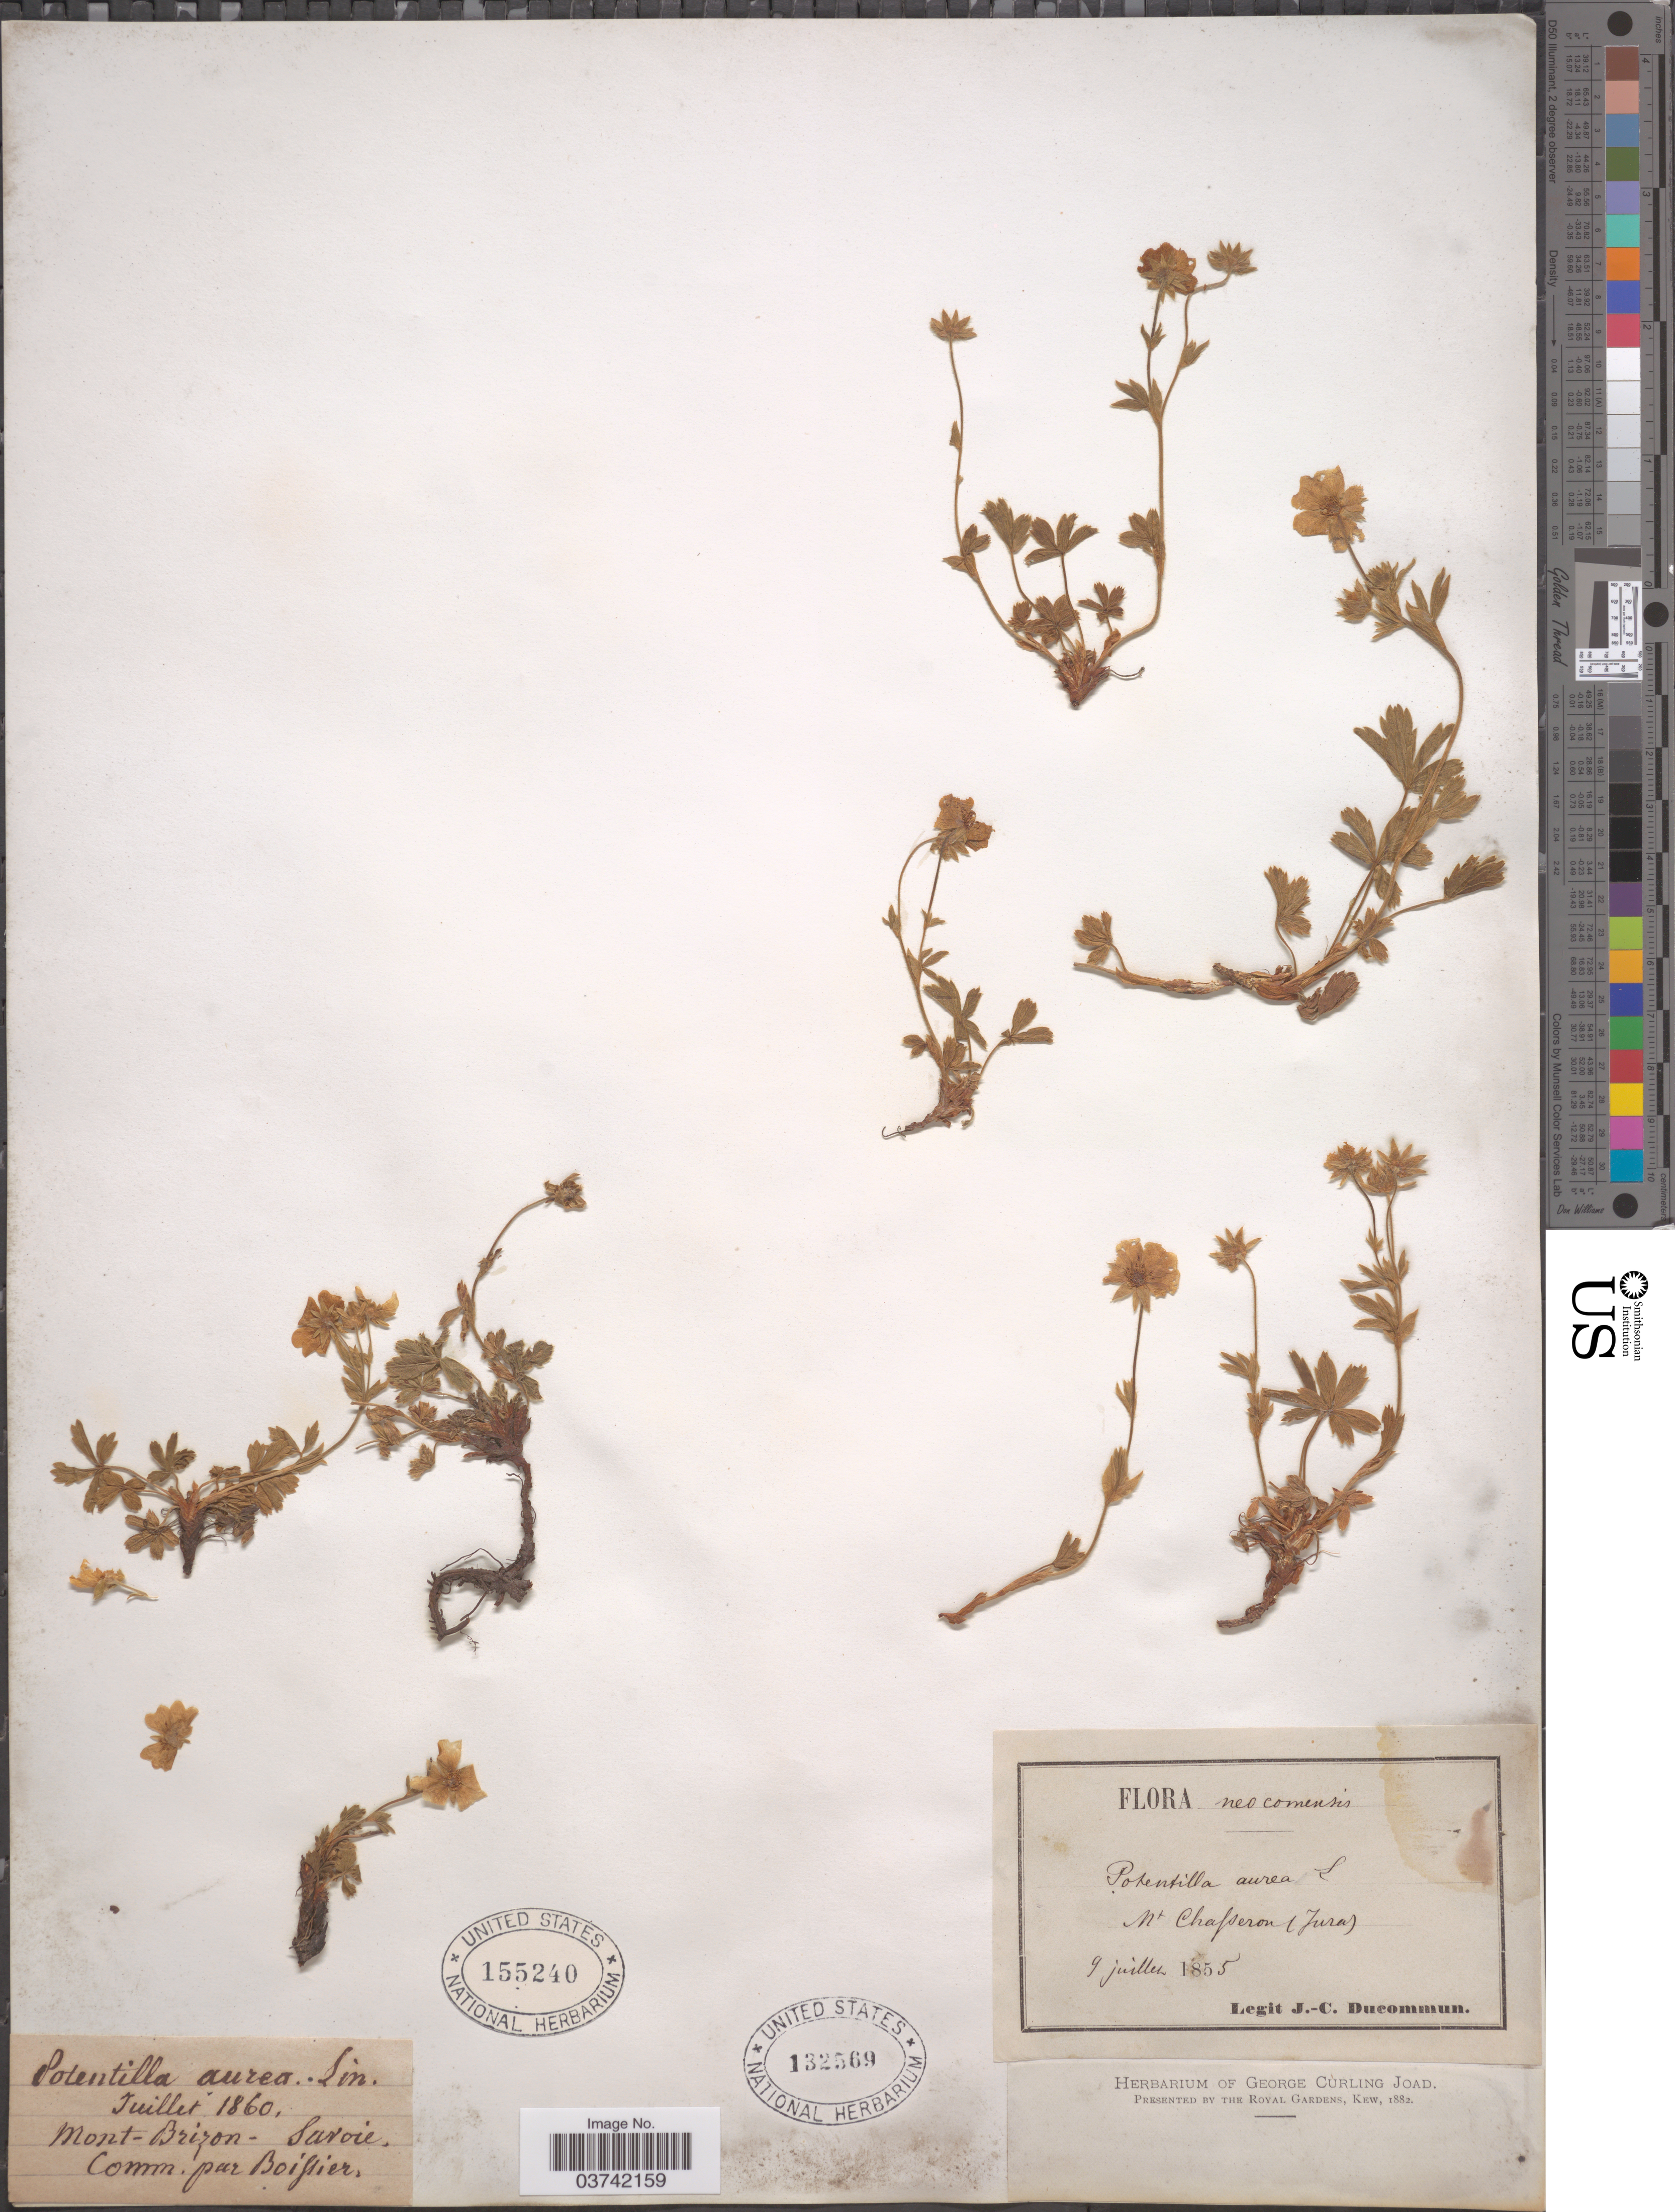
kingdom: Plantae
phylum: Tracheophyta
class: Magnoliopsida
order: Rosales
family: Rosaceae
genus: Potentilla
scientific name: Potentilla aurea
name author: L.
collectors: J. Ducommun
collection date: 1855-07-09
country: Switzerland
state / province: Jura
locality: Neo comensis. Mt Chaperon.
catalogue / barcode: US 132569-2